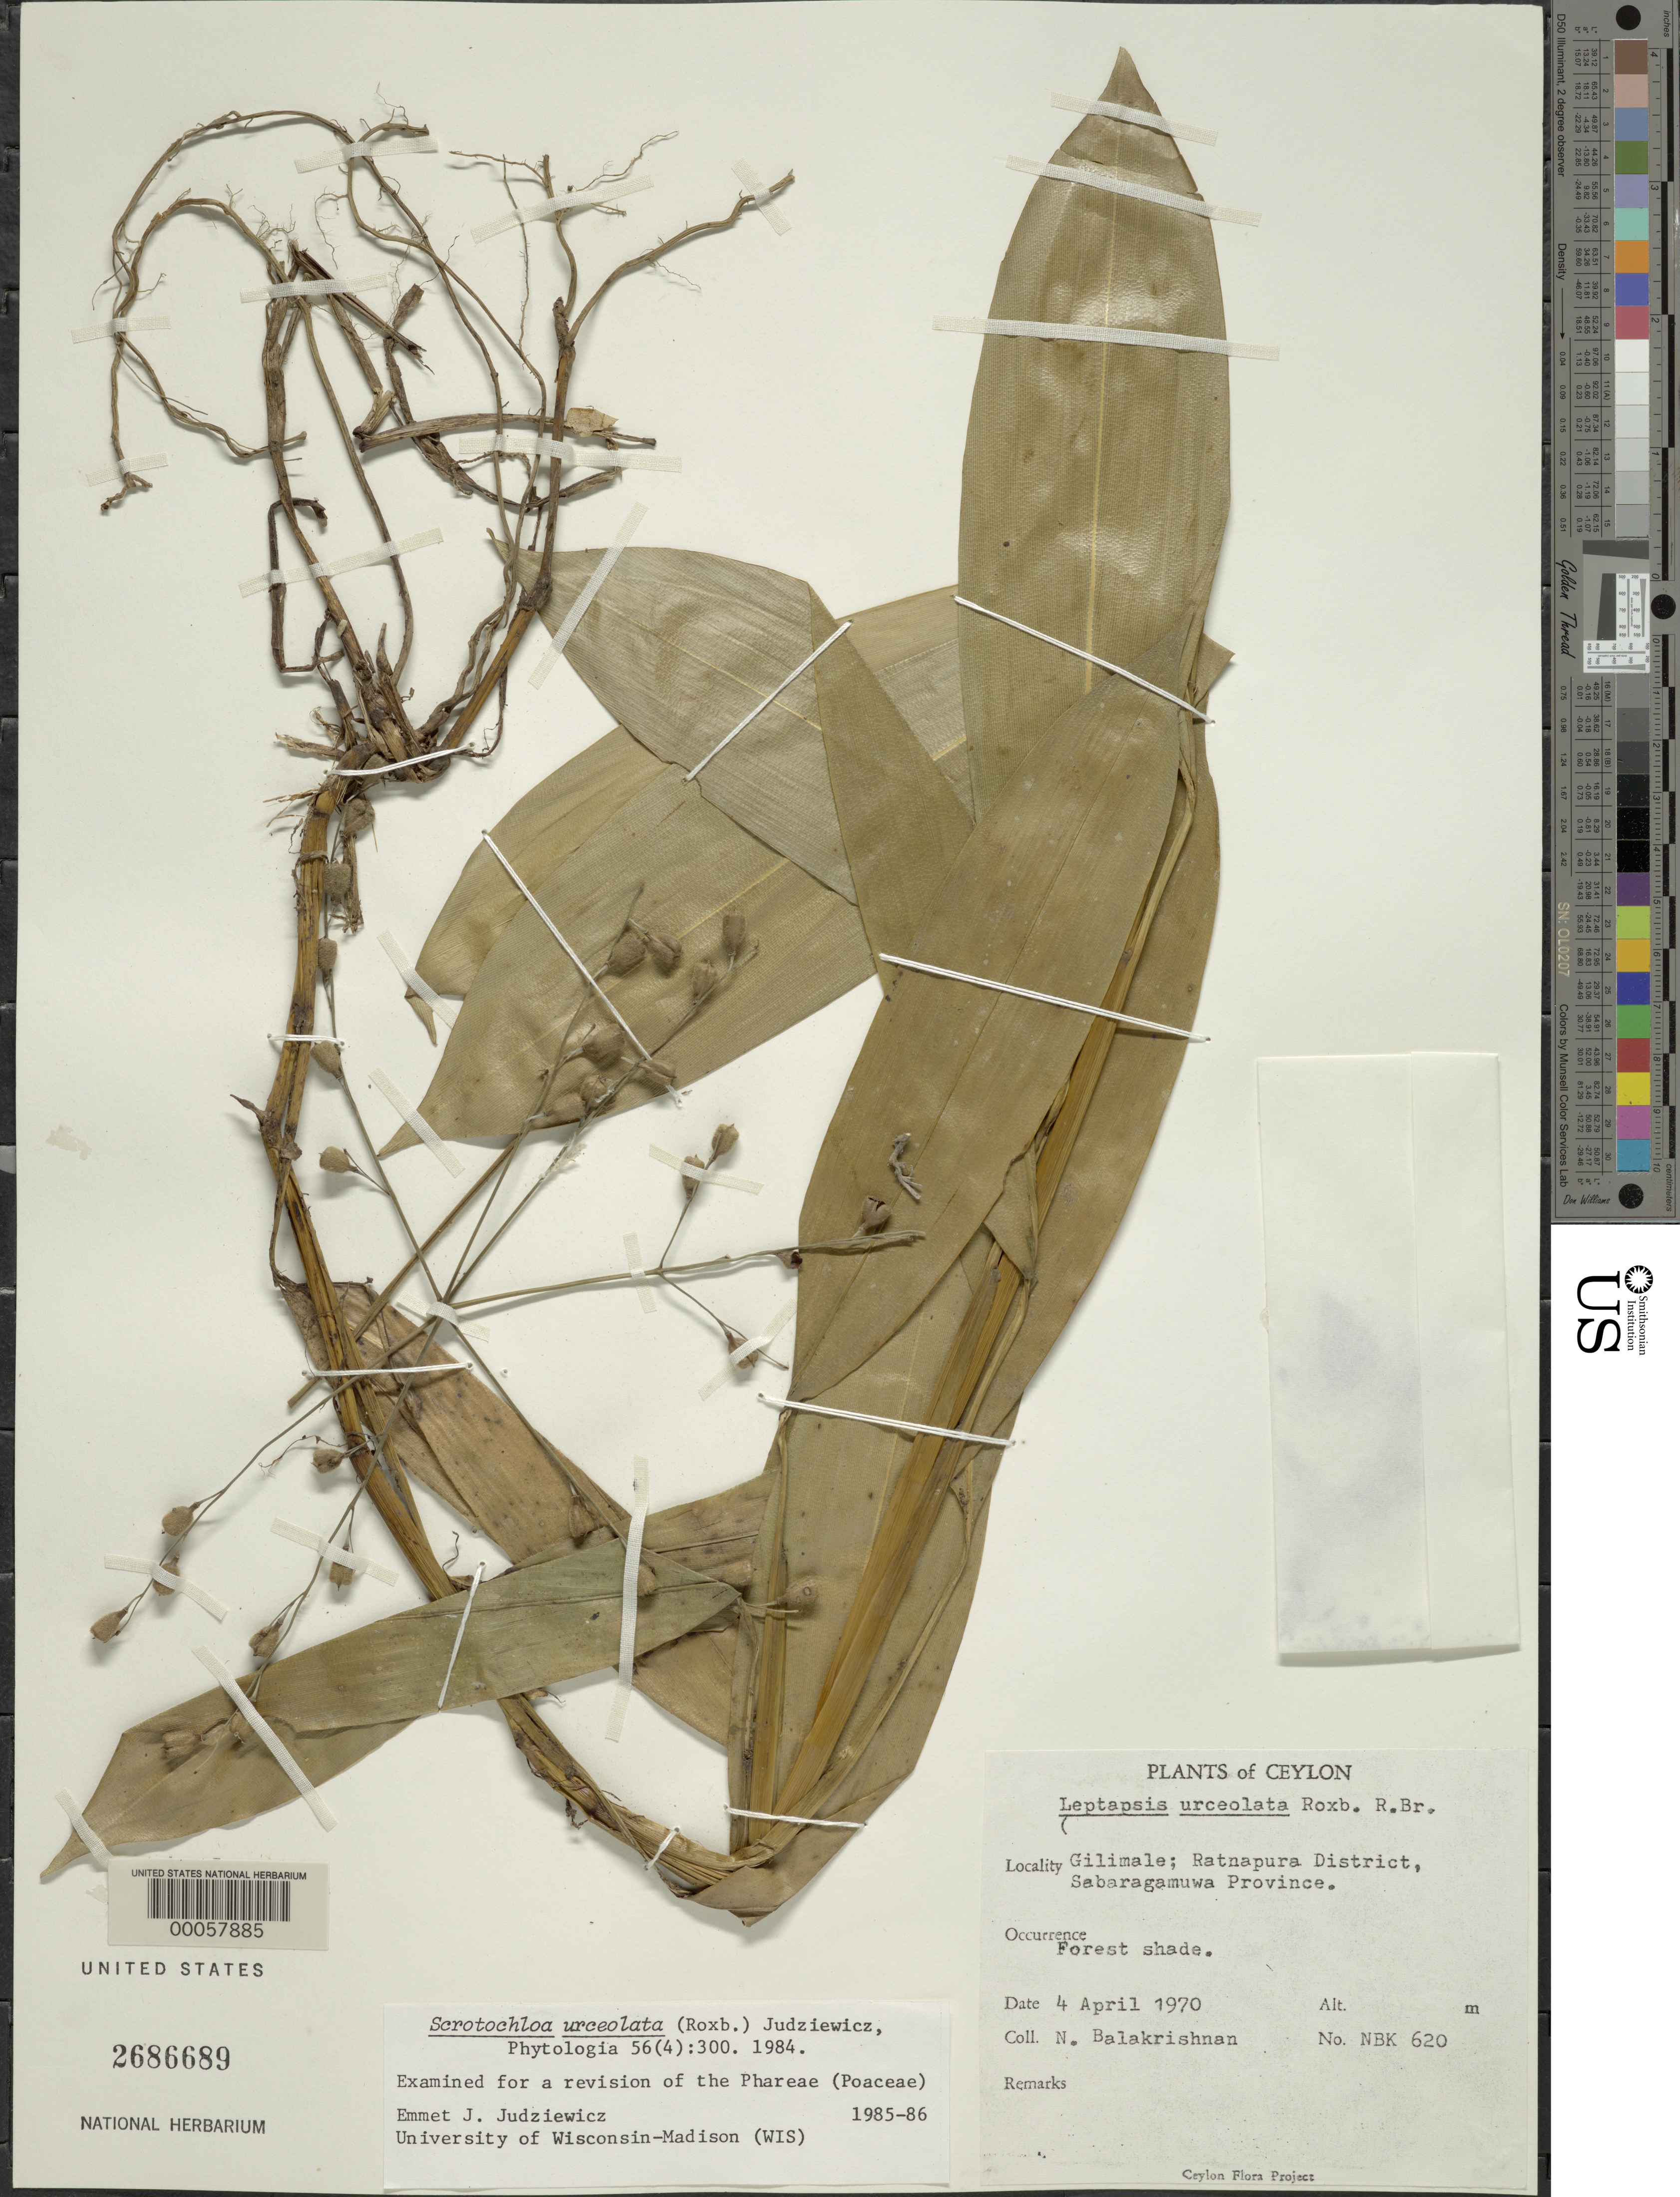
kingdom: Plantae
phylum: Tracheophyta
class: Liliopsida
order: Poales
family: Poaceae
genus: Scrotochloa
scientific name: Scrotochloa urceolata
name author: (Roxb.) Judz.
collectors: N. Balakrishnan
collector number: Nbk 620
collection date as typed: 04 Apr 1970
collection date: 1970-04-04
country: Sri Lanka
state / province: Sabaragamuwa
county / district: Ratnapura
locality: Gilimale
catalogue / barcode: US 2686689